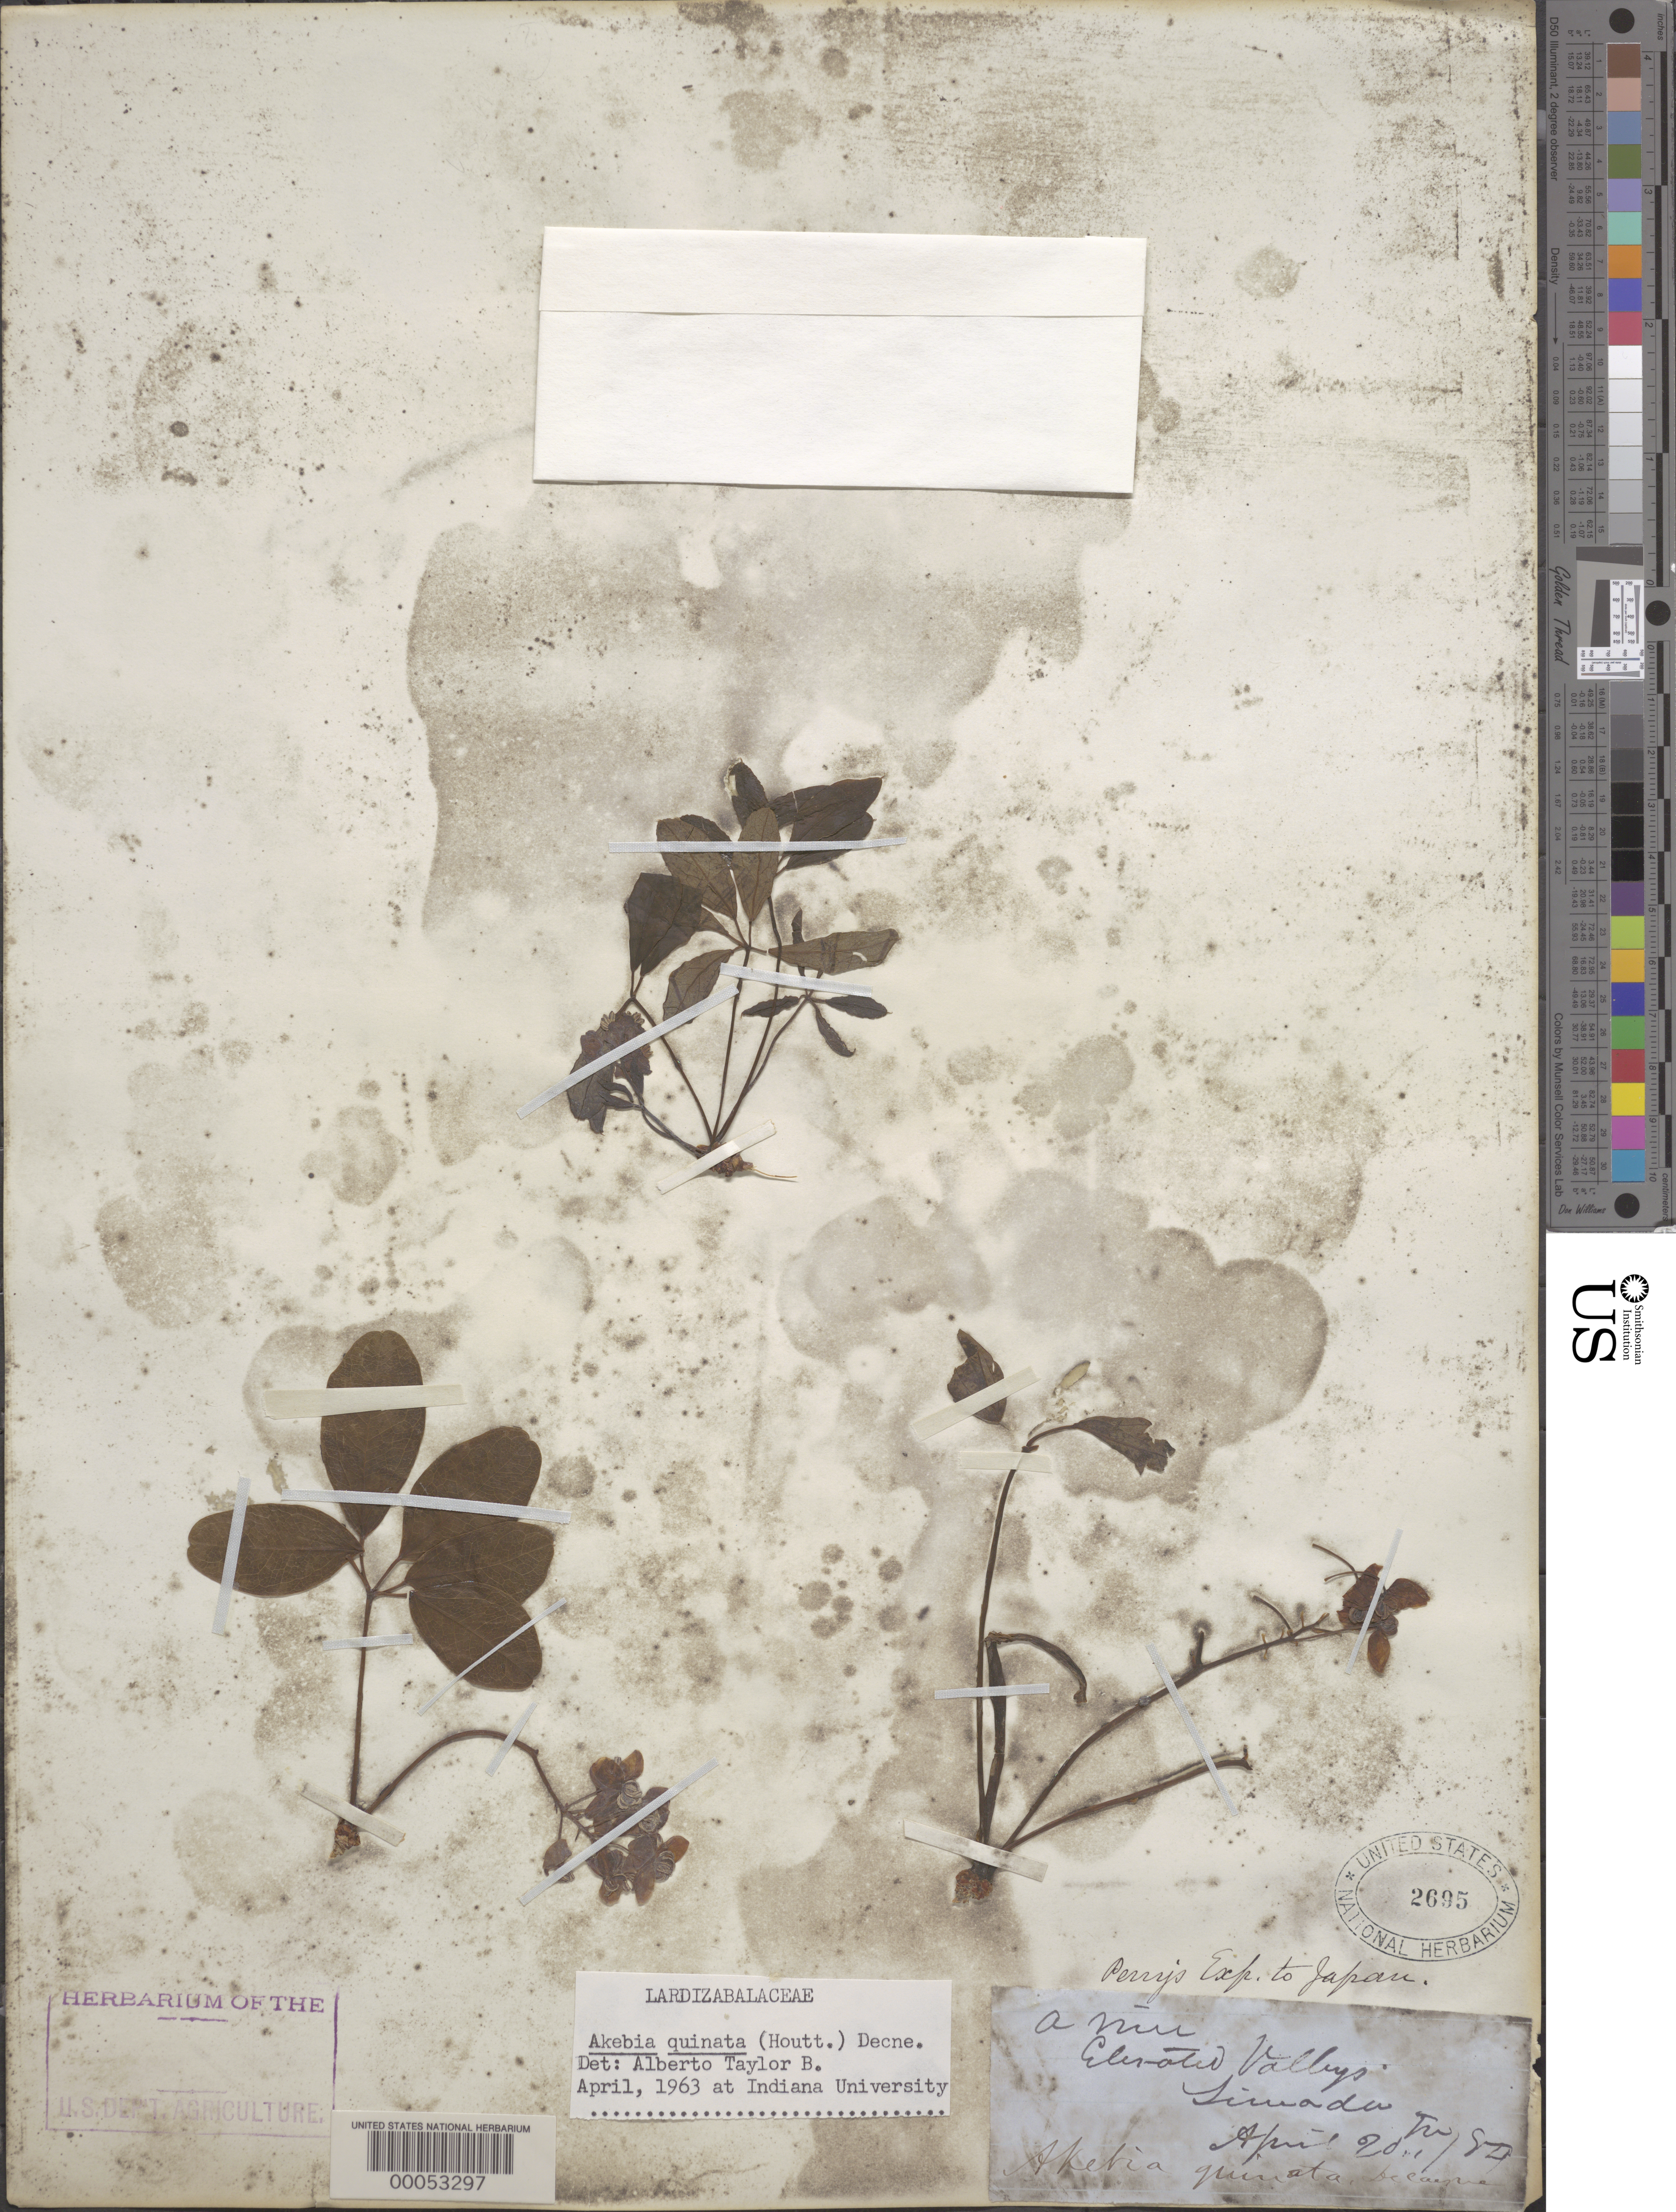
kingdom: Plantae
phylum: Tracheophyta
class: Magnoliopsida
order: Ranunculales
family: Lardizabalaceae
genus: Akebia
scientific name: Akebia quinata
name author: (Houtt.) Decne.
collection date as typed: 20 Apr 1884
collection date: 1884-04-20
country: Japan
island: Honshu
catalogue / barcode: US 2695